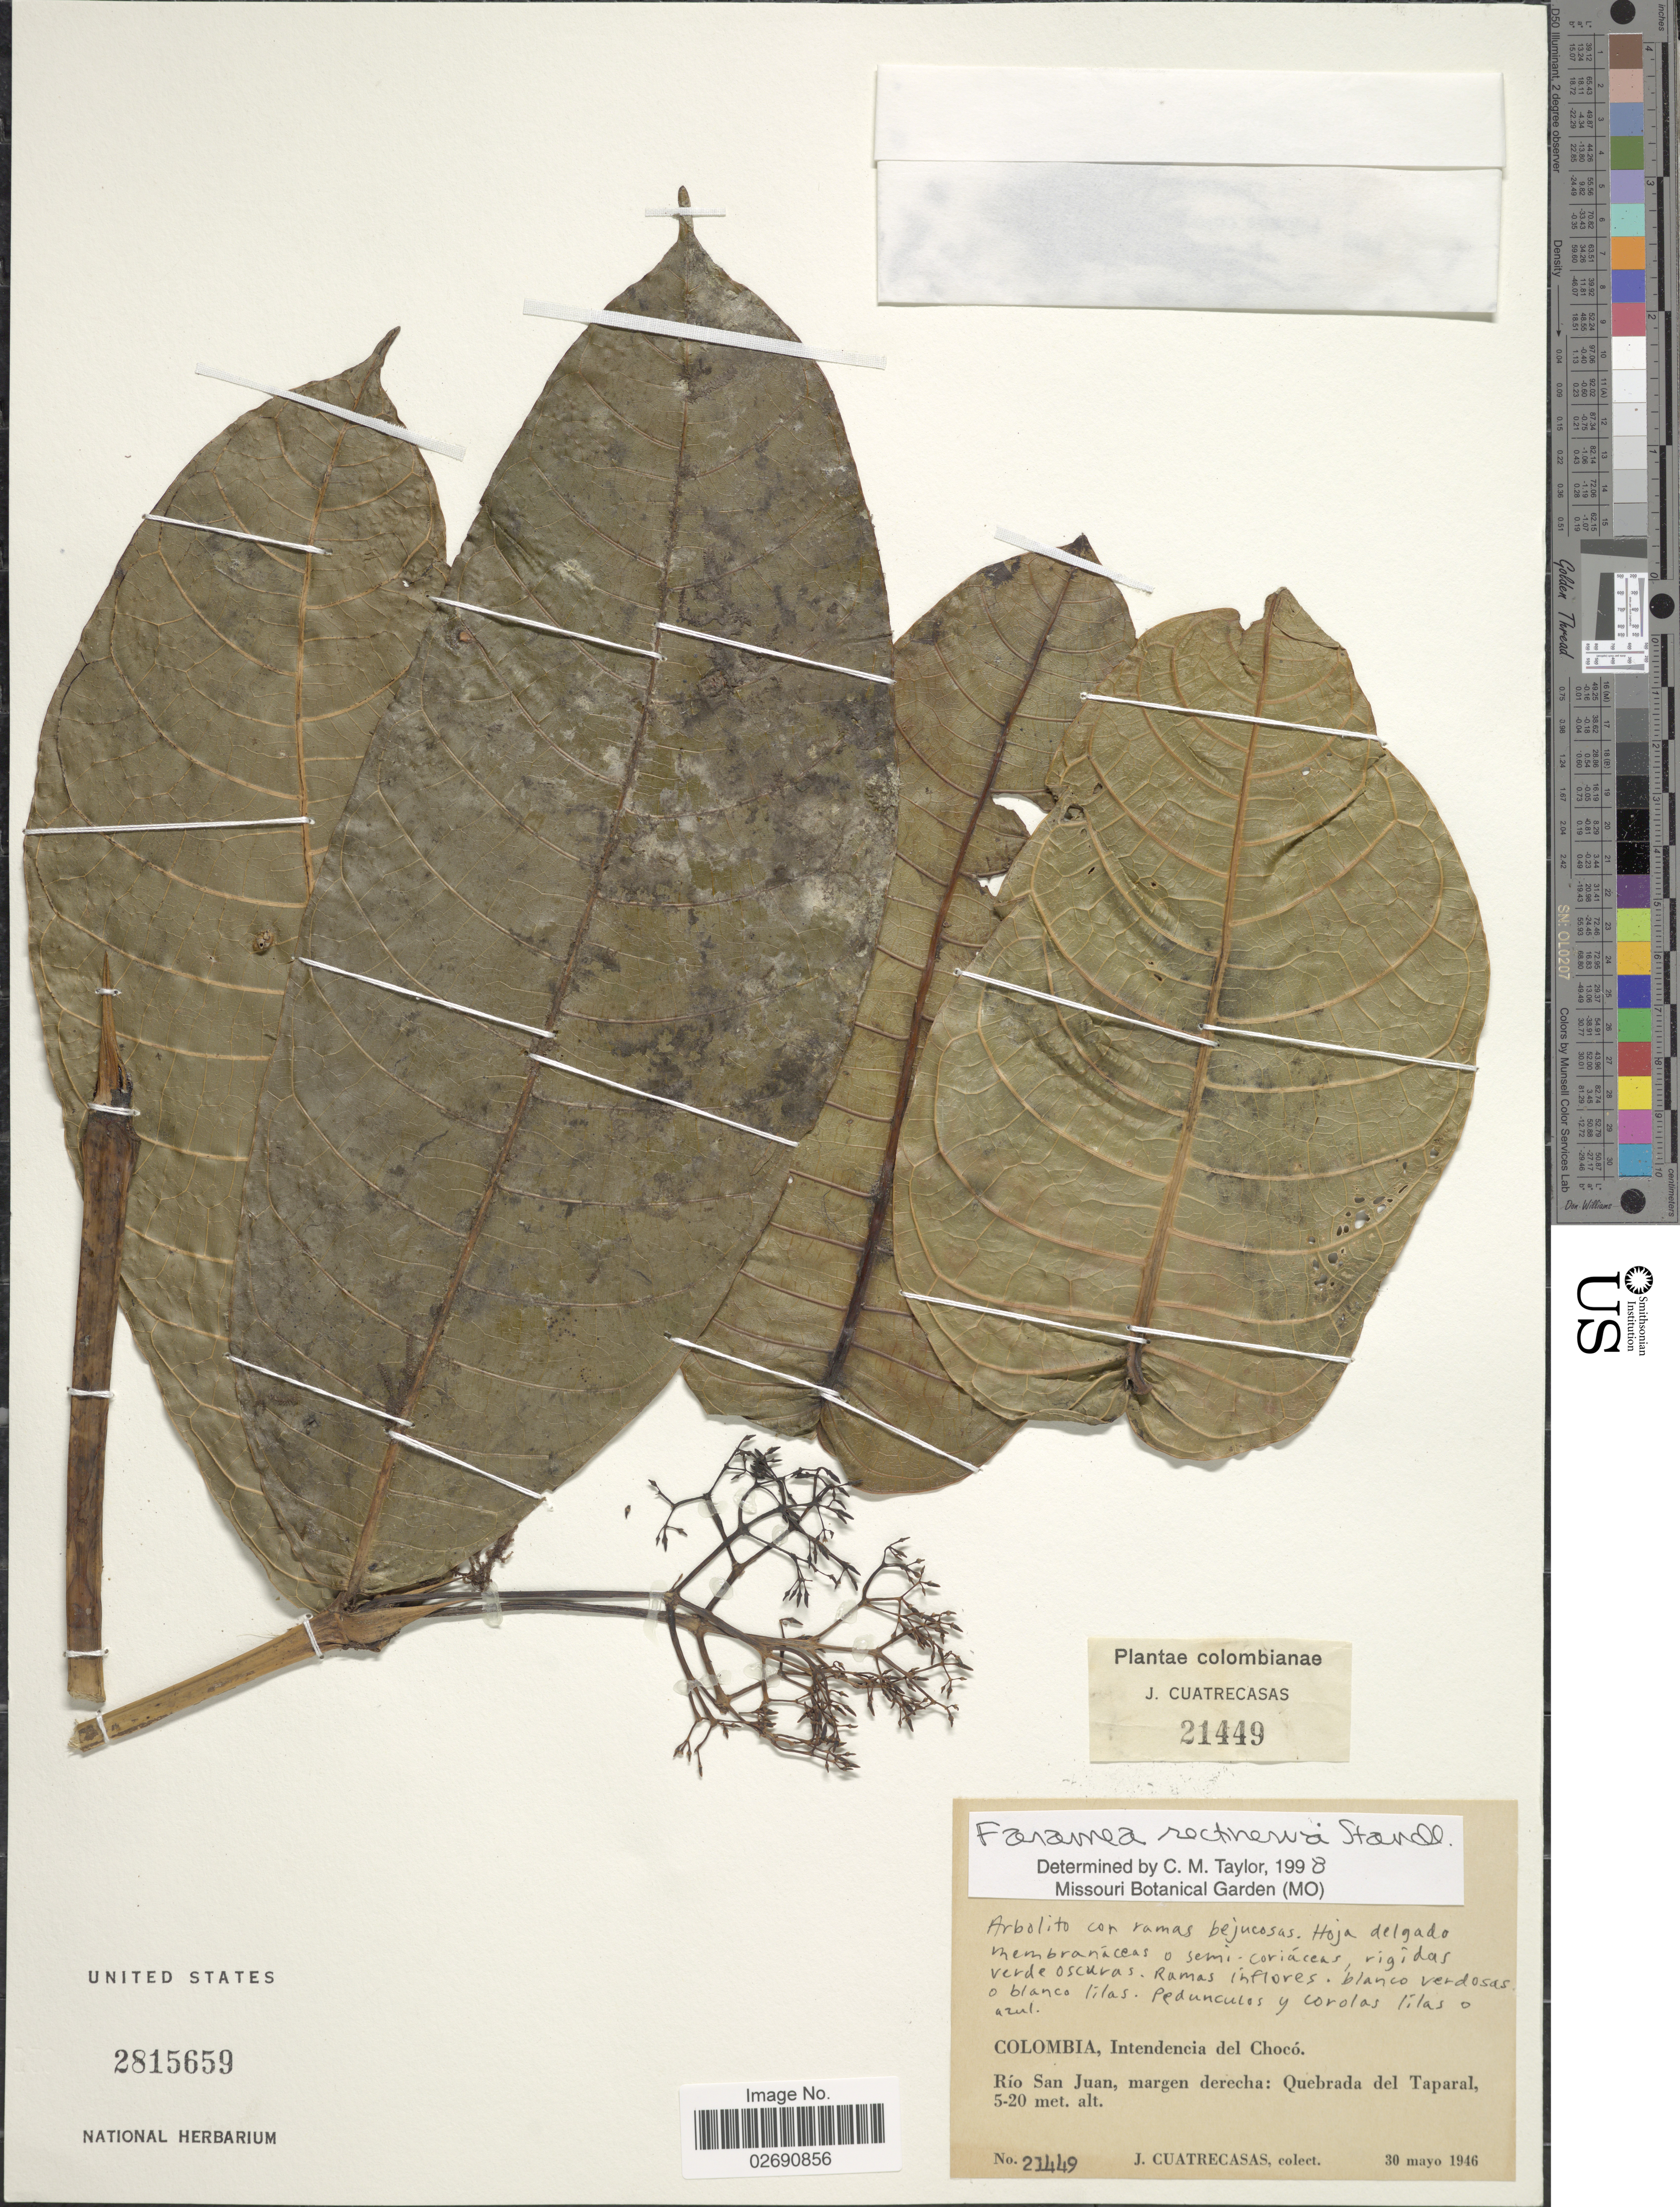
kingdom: Plantae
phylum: Tracheophyta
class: Magnoliopsida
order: Gentianales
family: Rubiaceae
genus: Faramea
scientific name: Faramea rectinervia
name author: Standl.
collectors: J. Cuatrecasas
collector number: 21449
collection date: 1946-05-30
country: Colombia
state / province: Chocó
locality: Rio San Juan, margen derecha: Quebrada del Taparal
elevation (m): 5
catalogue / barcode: US 2815659